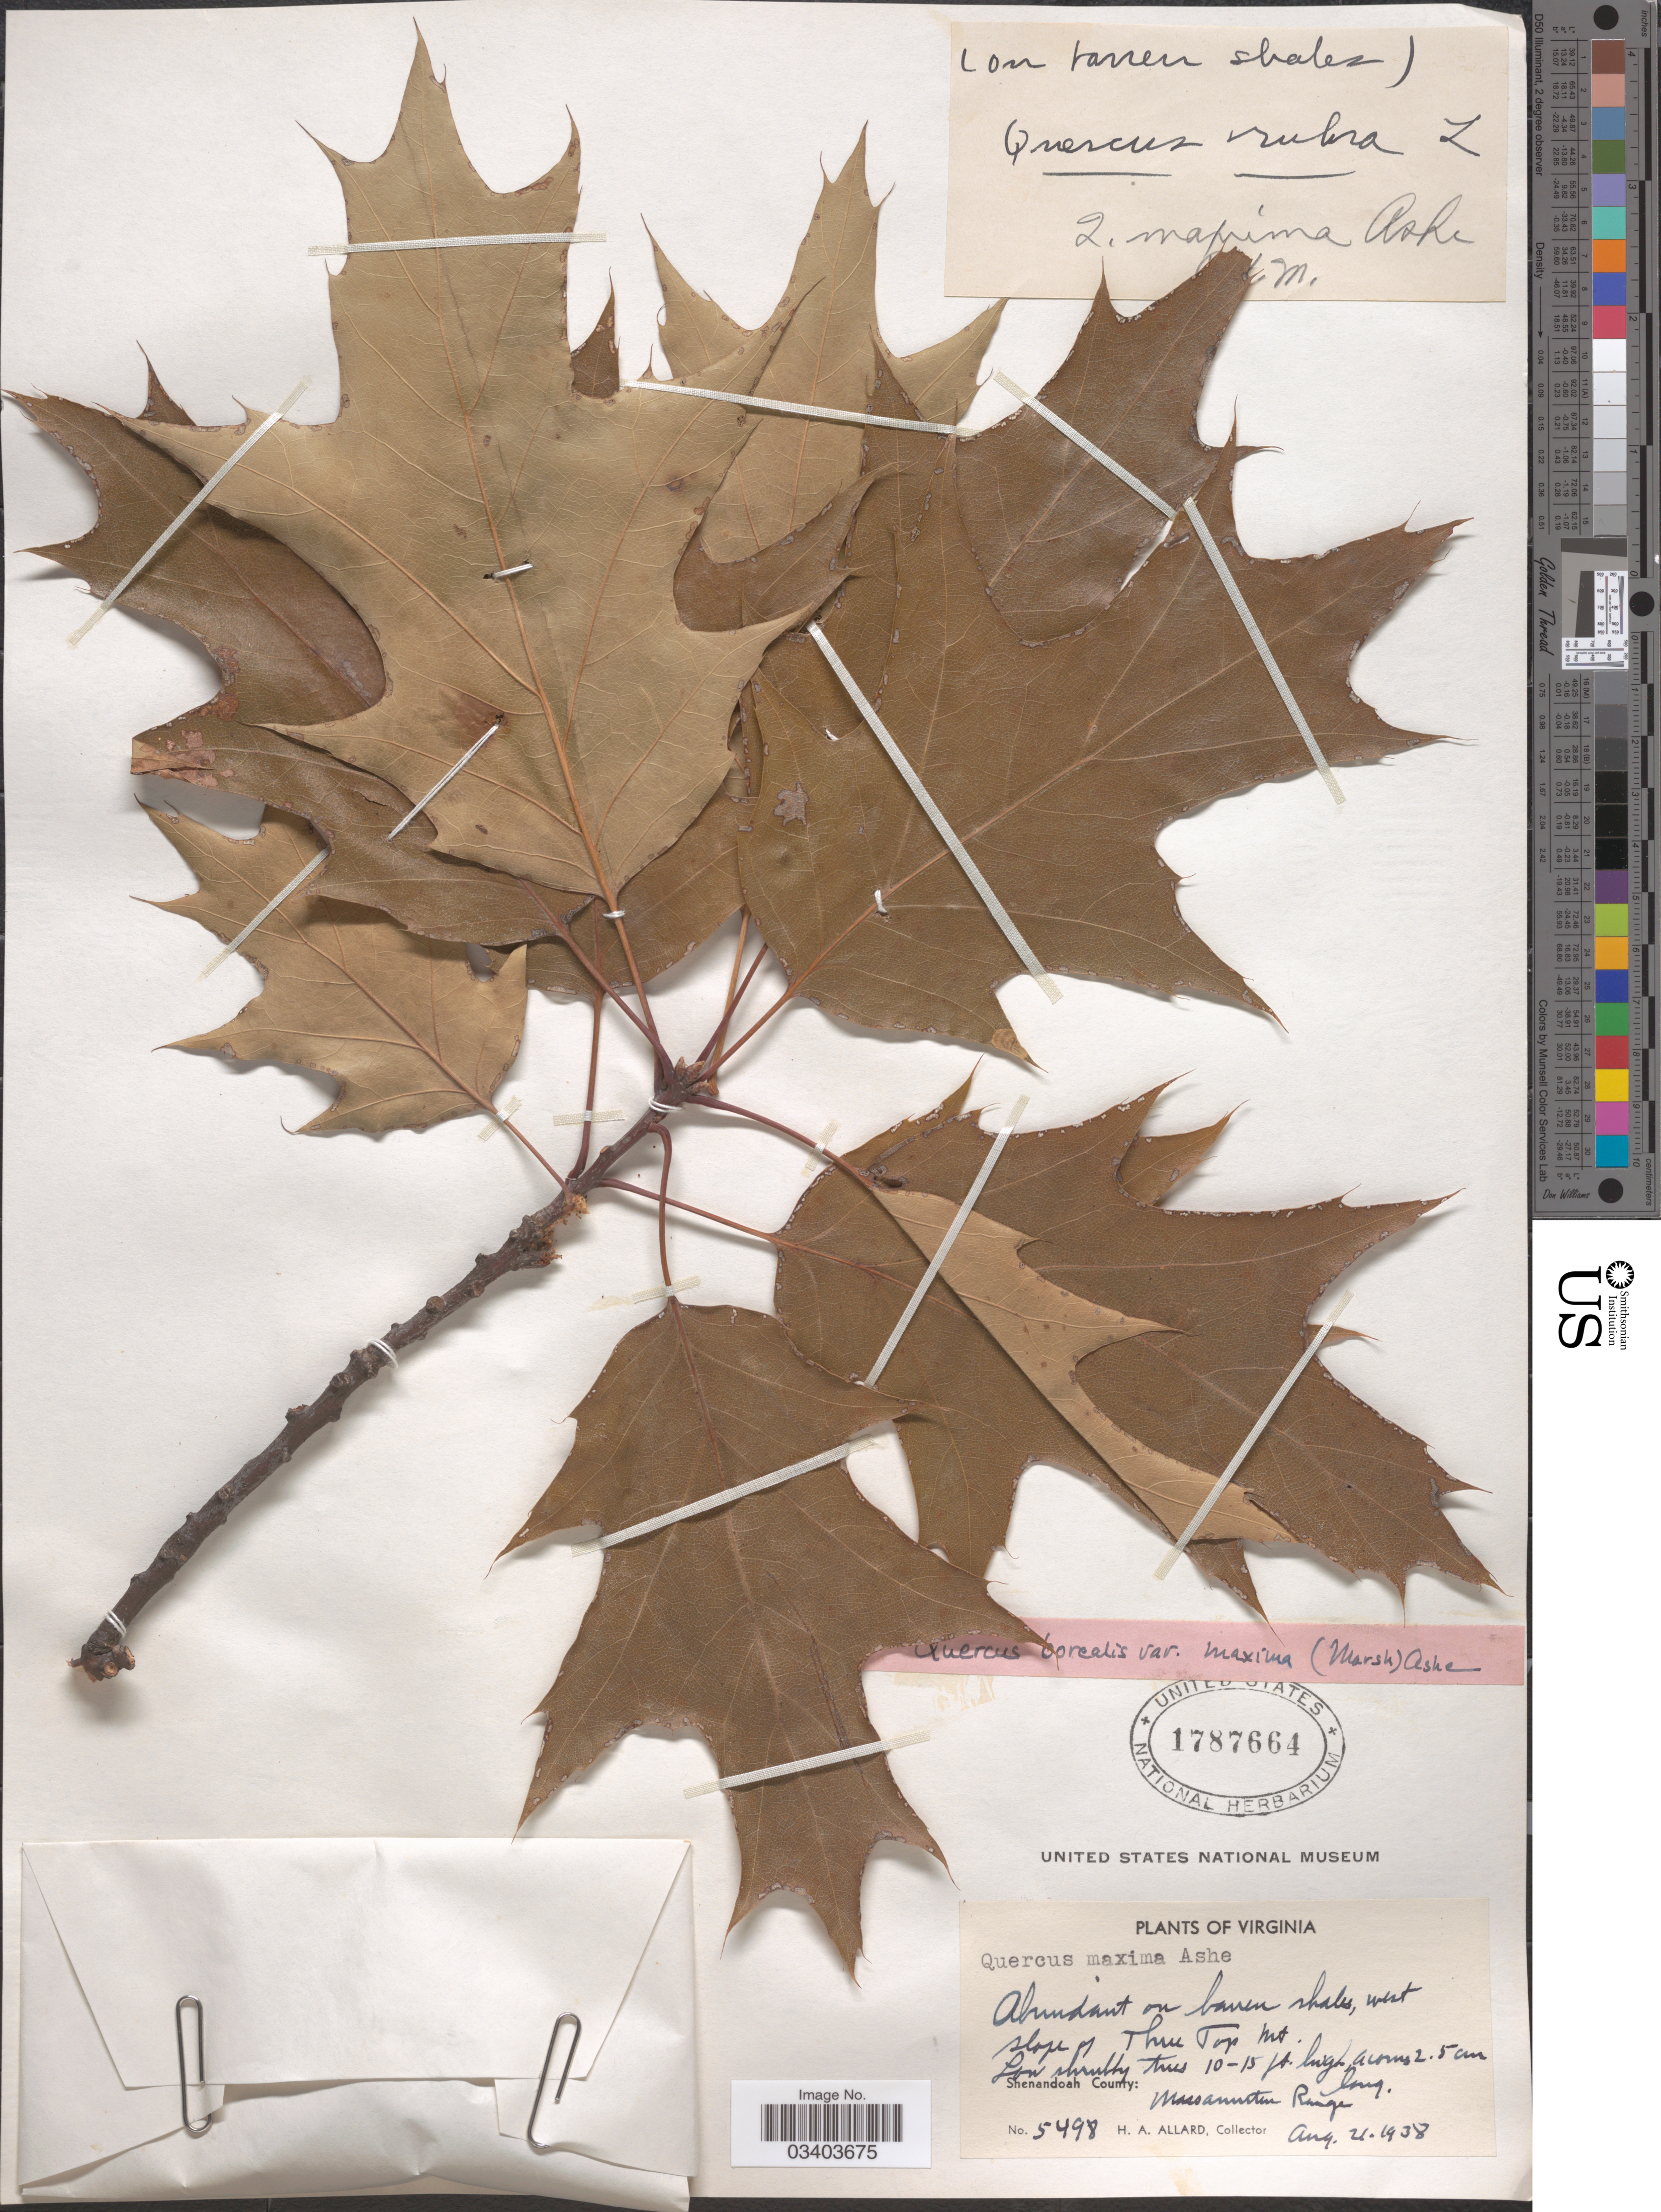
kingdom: Plantae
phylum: Tracheophyta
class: Magnoliopsida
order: Fagales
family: Fagaceae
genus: Quercus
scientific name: Quercus borealis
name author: F. Michx.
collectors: H. A. Allard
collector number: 5498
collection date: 1938-08-21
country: United States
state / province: Virginia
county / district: Shenandoah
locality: West slope of Three Top Mt. Shenandoah County: Massanutten Range.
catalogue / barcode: US 1787664